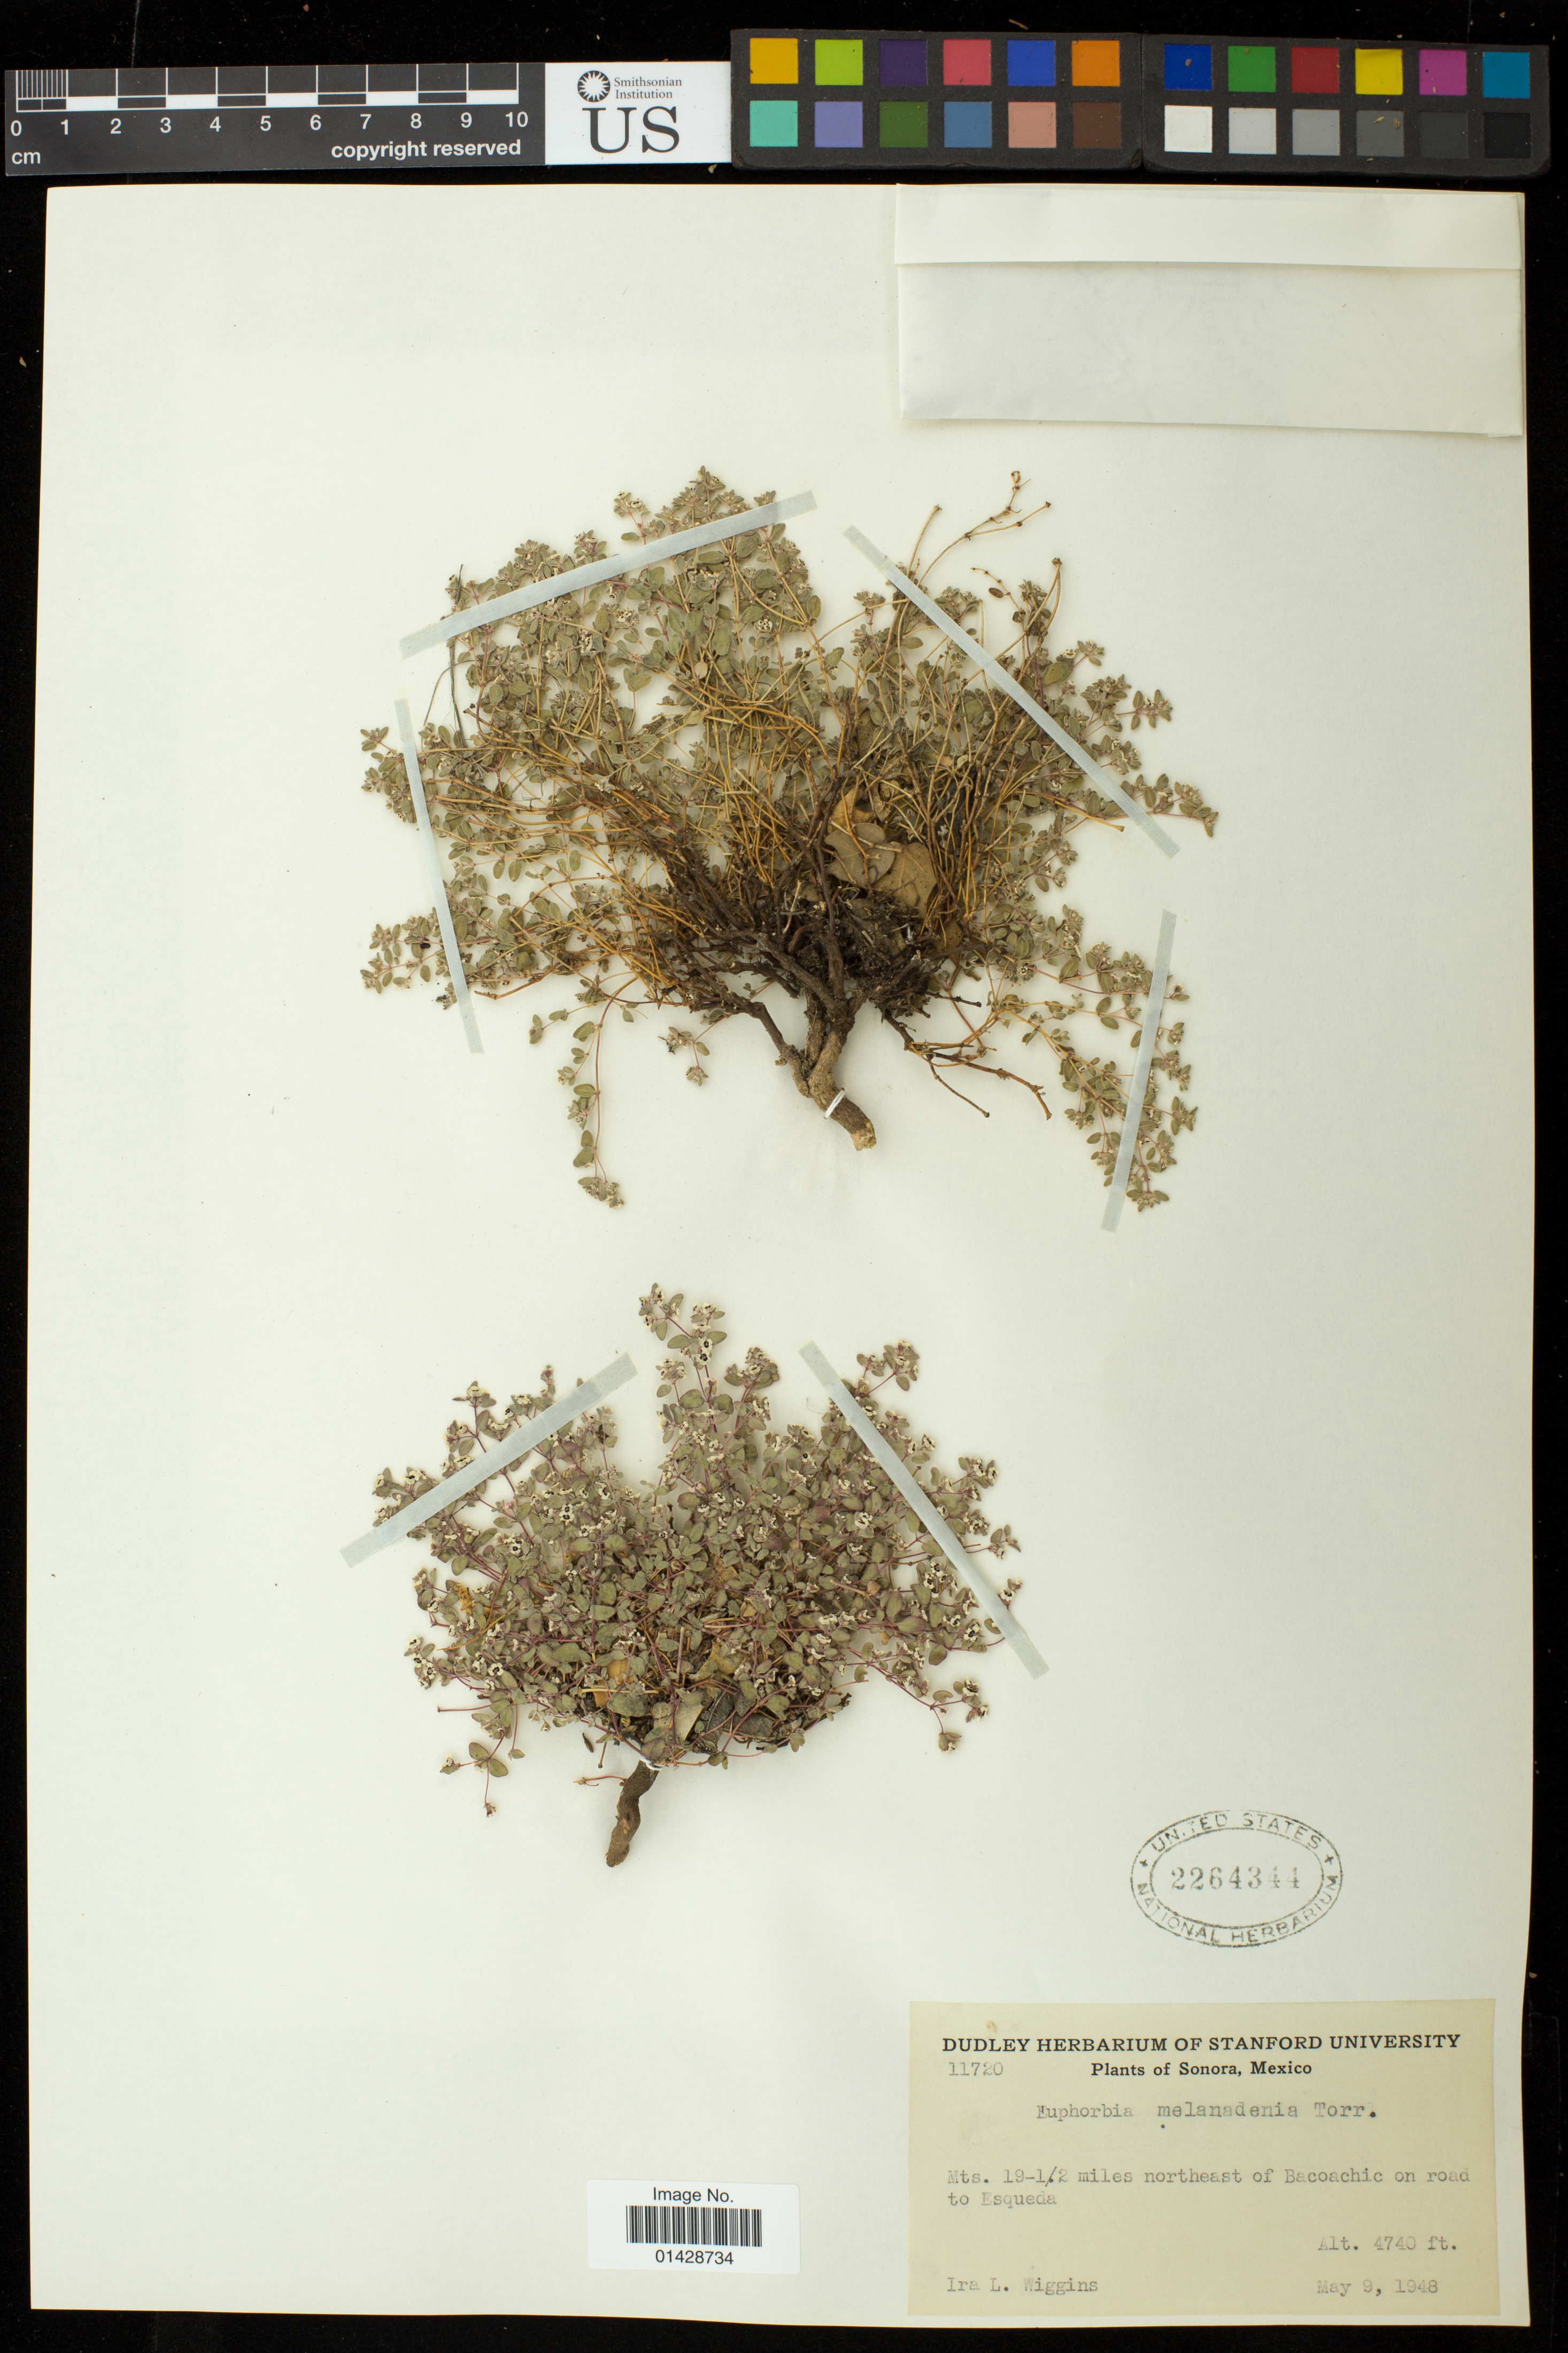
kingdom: Plantae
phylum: Tracheophyta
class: Magnoliopsida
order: Malpighiales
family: Euphorbiaceae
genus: Euphorbia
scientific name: Euphorbia melanadenia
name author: Torr.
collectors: I. L. Wiggins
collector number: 11720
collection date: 1948-05-09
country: Mexico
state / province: Sonora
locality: Mts. 19-1/2 miles northeast of Bacoachic on road to Esqueda.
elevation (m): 1445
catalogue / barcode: US 2264344